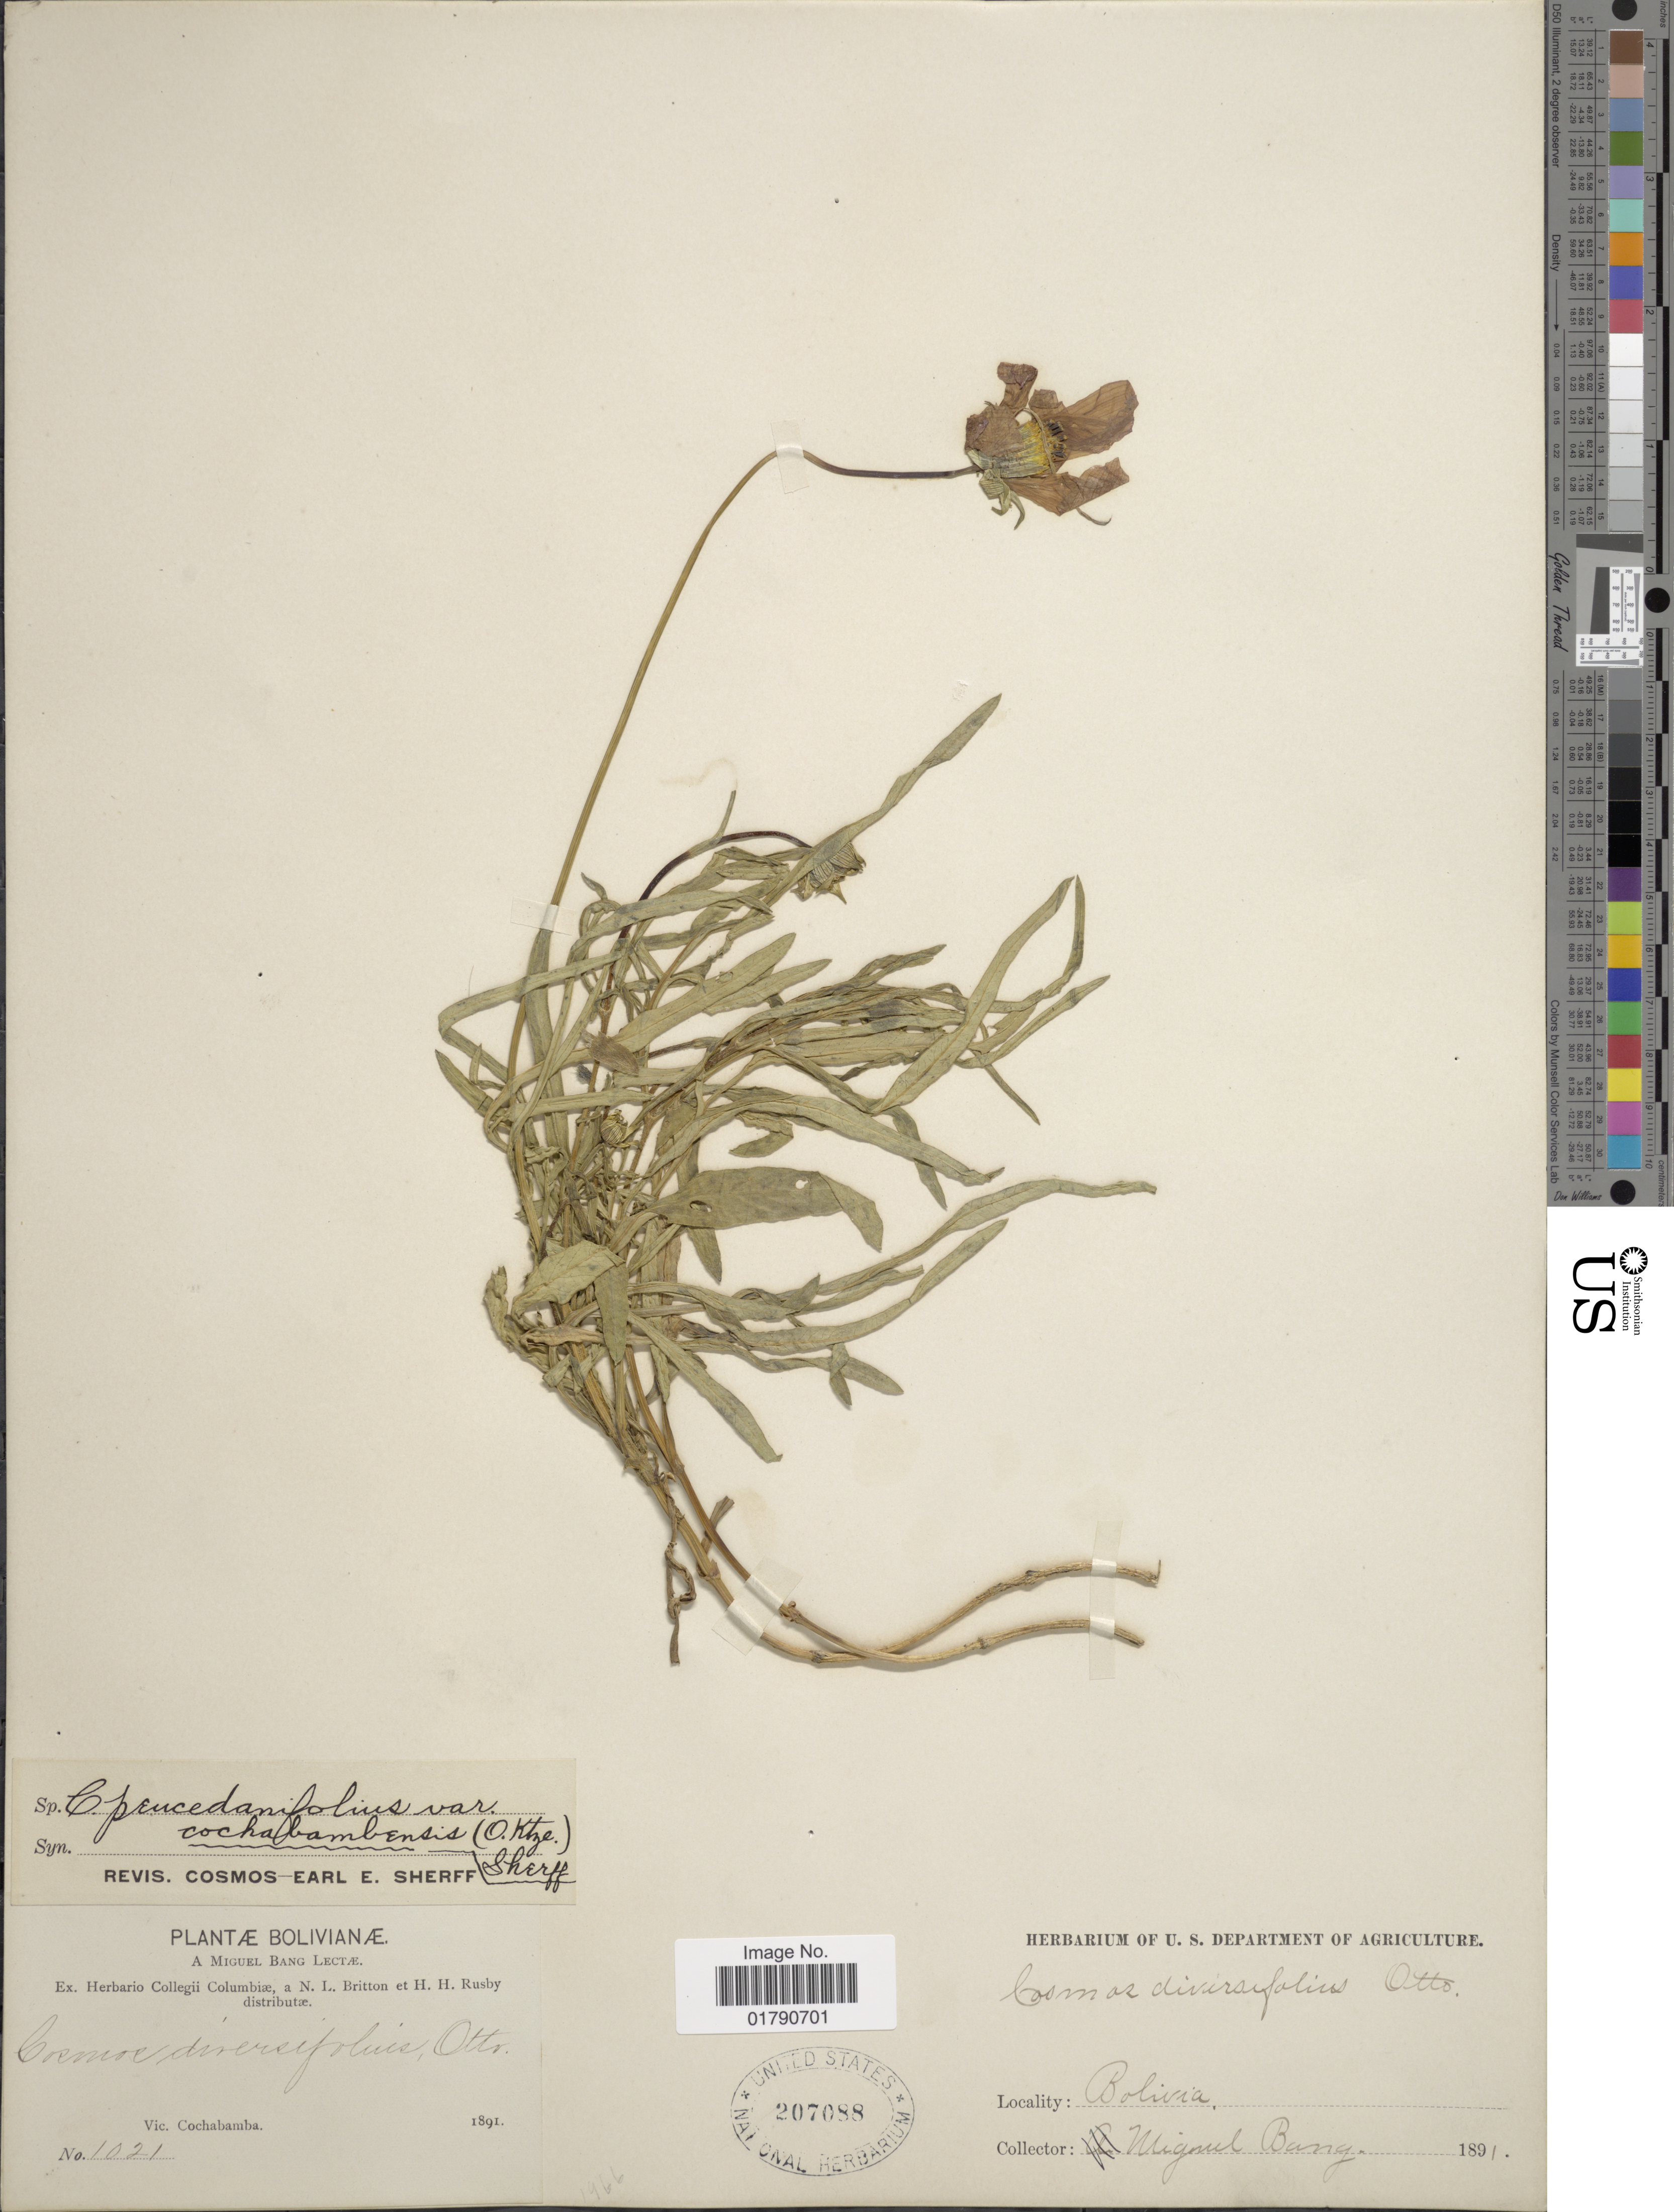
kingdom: Plantae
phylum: Tracheophyta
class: Magnoliopsida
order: Asterales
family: Asteraceae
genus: Cosmos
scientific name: Cosmos peucedanifolius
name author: Wedd.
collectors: M. Bang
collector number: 1021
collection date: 1891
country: Bolivia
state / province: Cochabamba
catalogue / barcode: US 207088